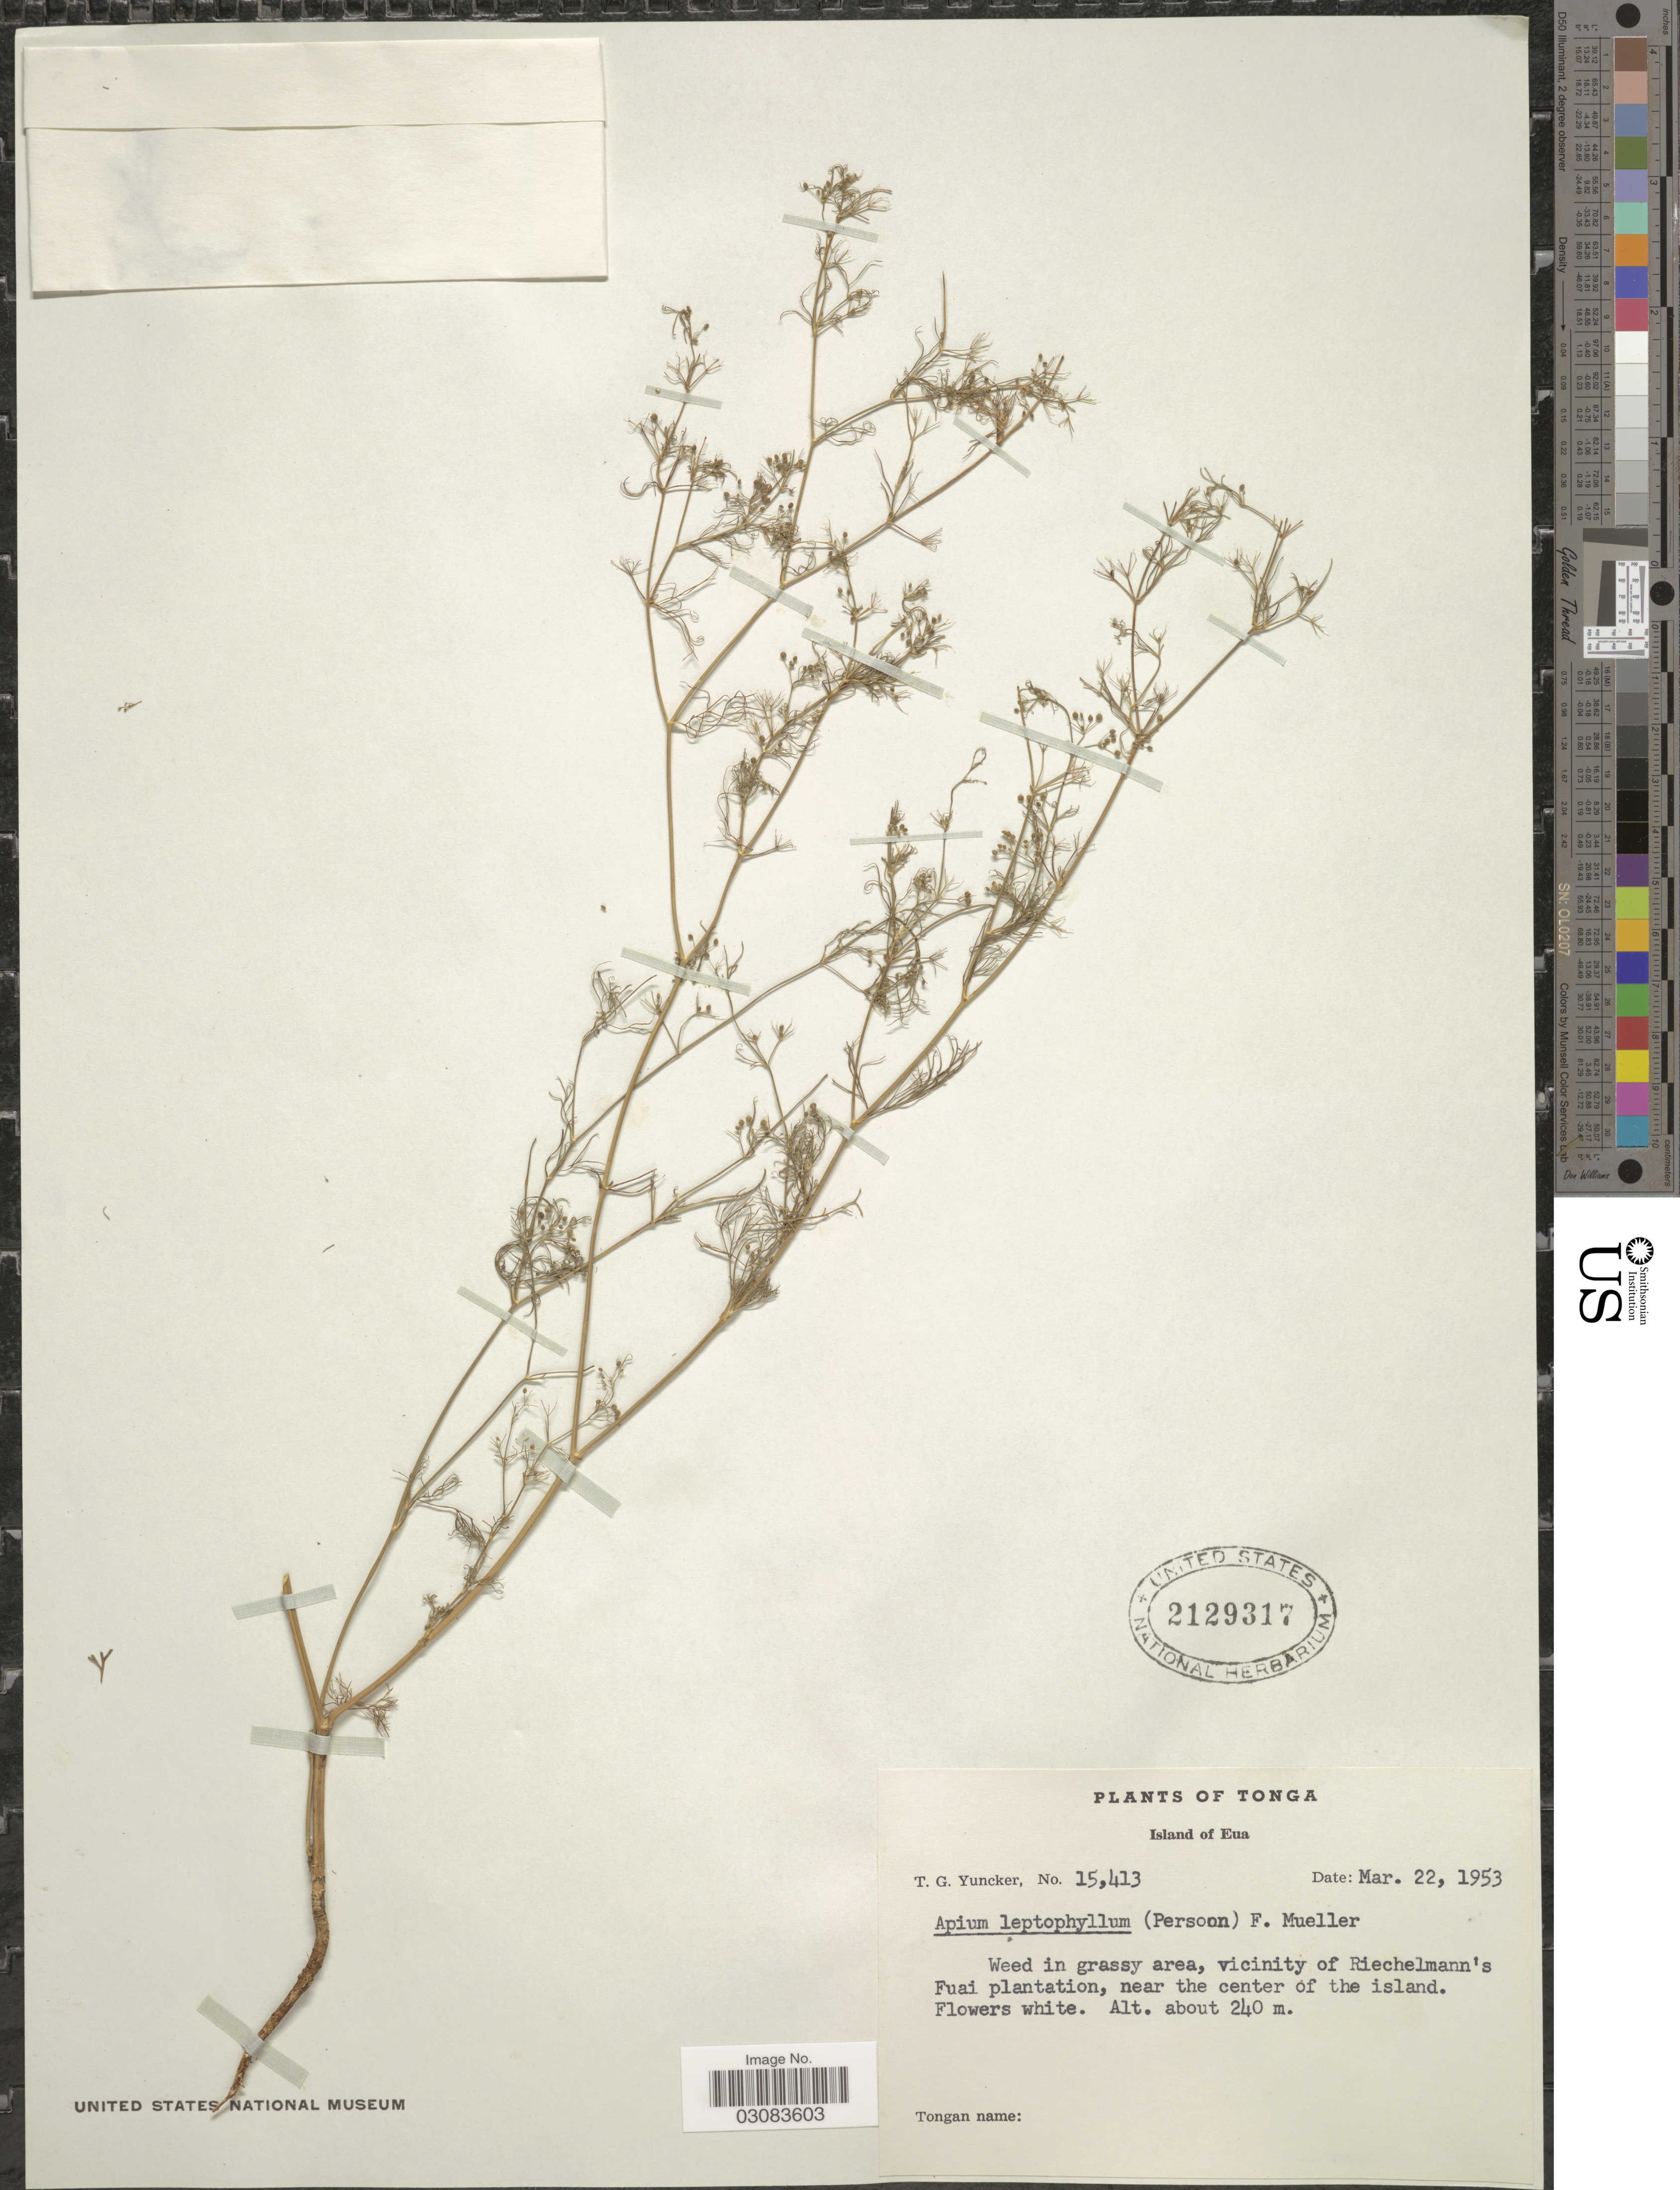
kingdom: Plantae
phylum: Tracheophyta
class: Magnoliopsida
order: Apiales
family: Apiaceae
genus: Cyclospermum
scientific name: Cyclospermum leptophyllum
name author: (Pers.) Sprague ex Britton & P. Wilson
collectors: T. G. Yuncker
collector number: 15413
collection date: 1953-03-22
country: Tonga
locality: Island of Eua. Vicinity of Riechelmann's Fuai plantation, near the center of the island.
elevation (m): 240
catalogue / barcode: US 2129317